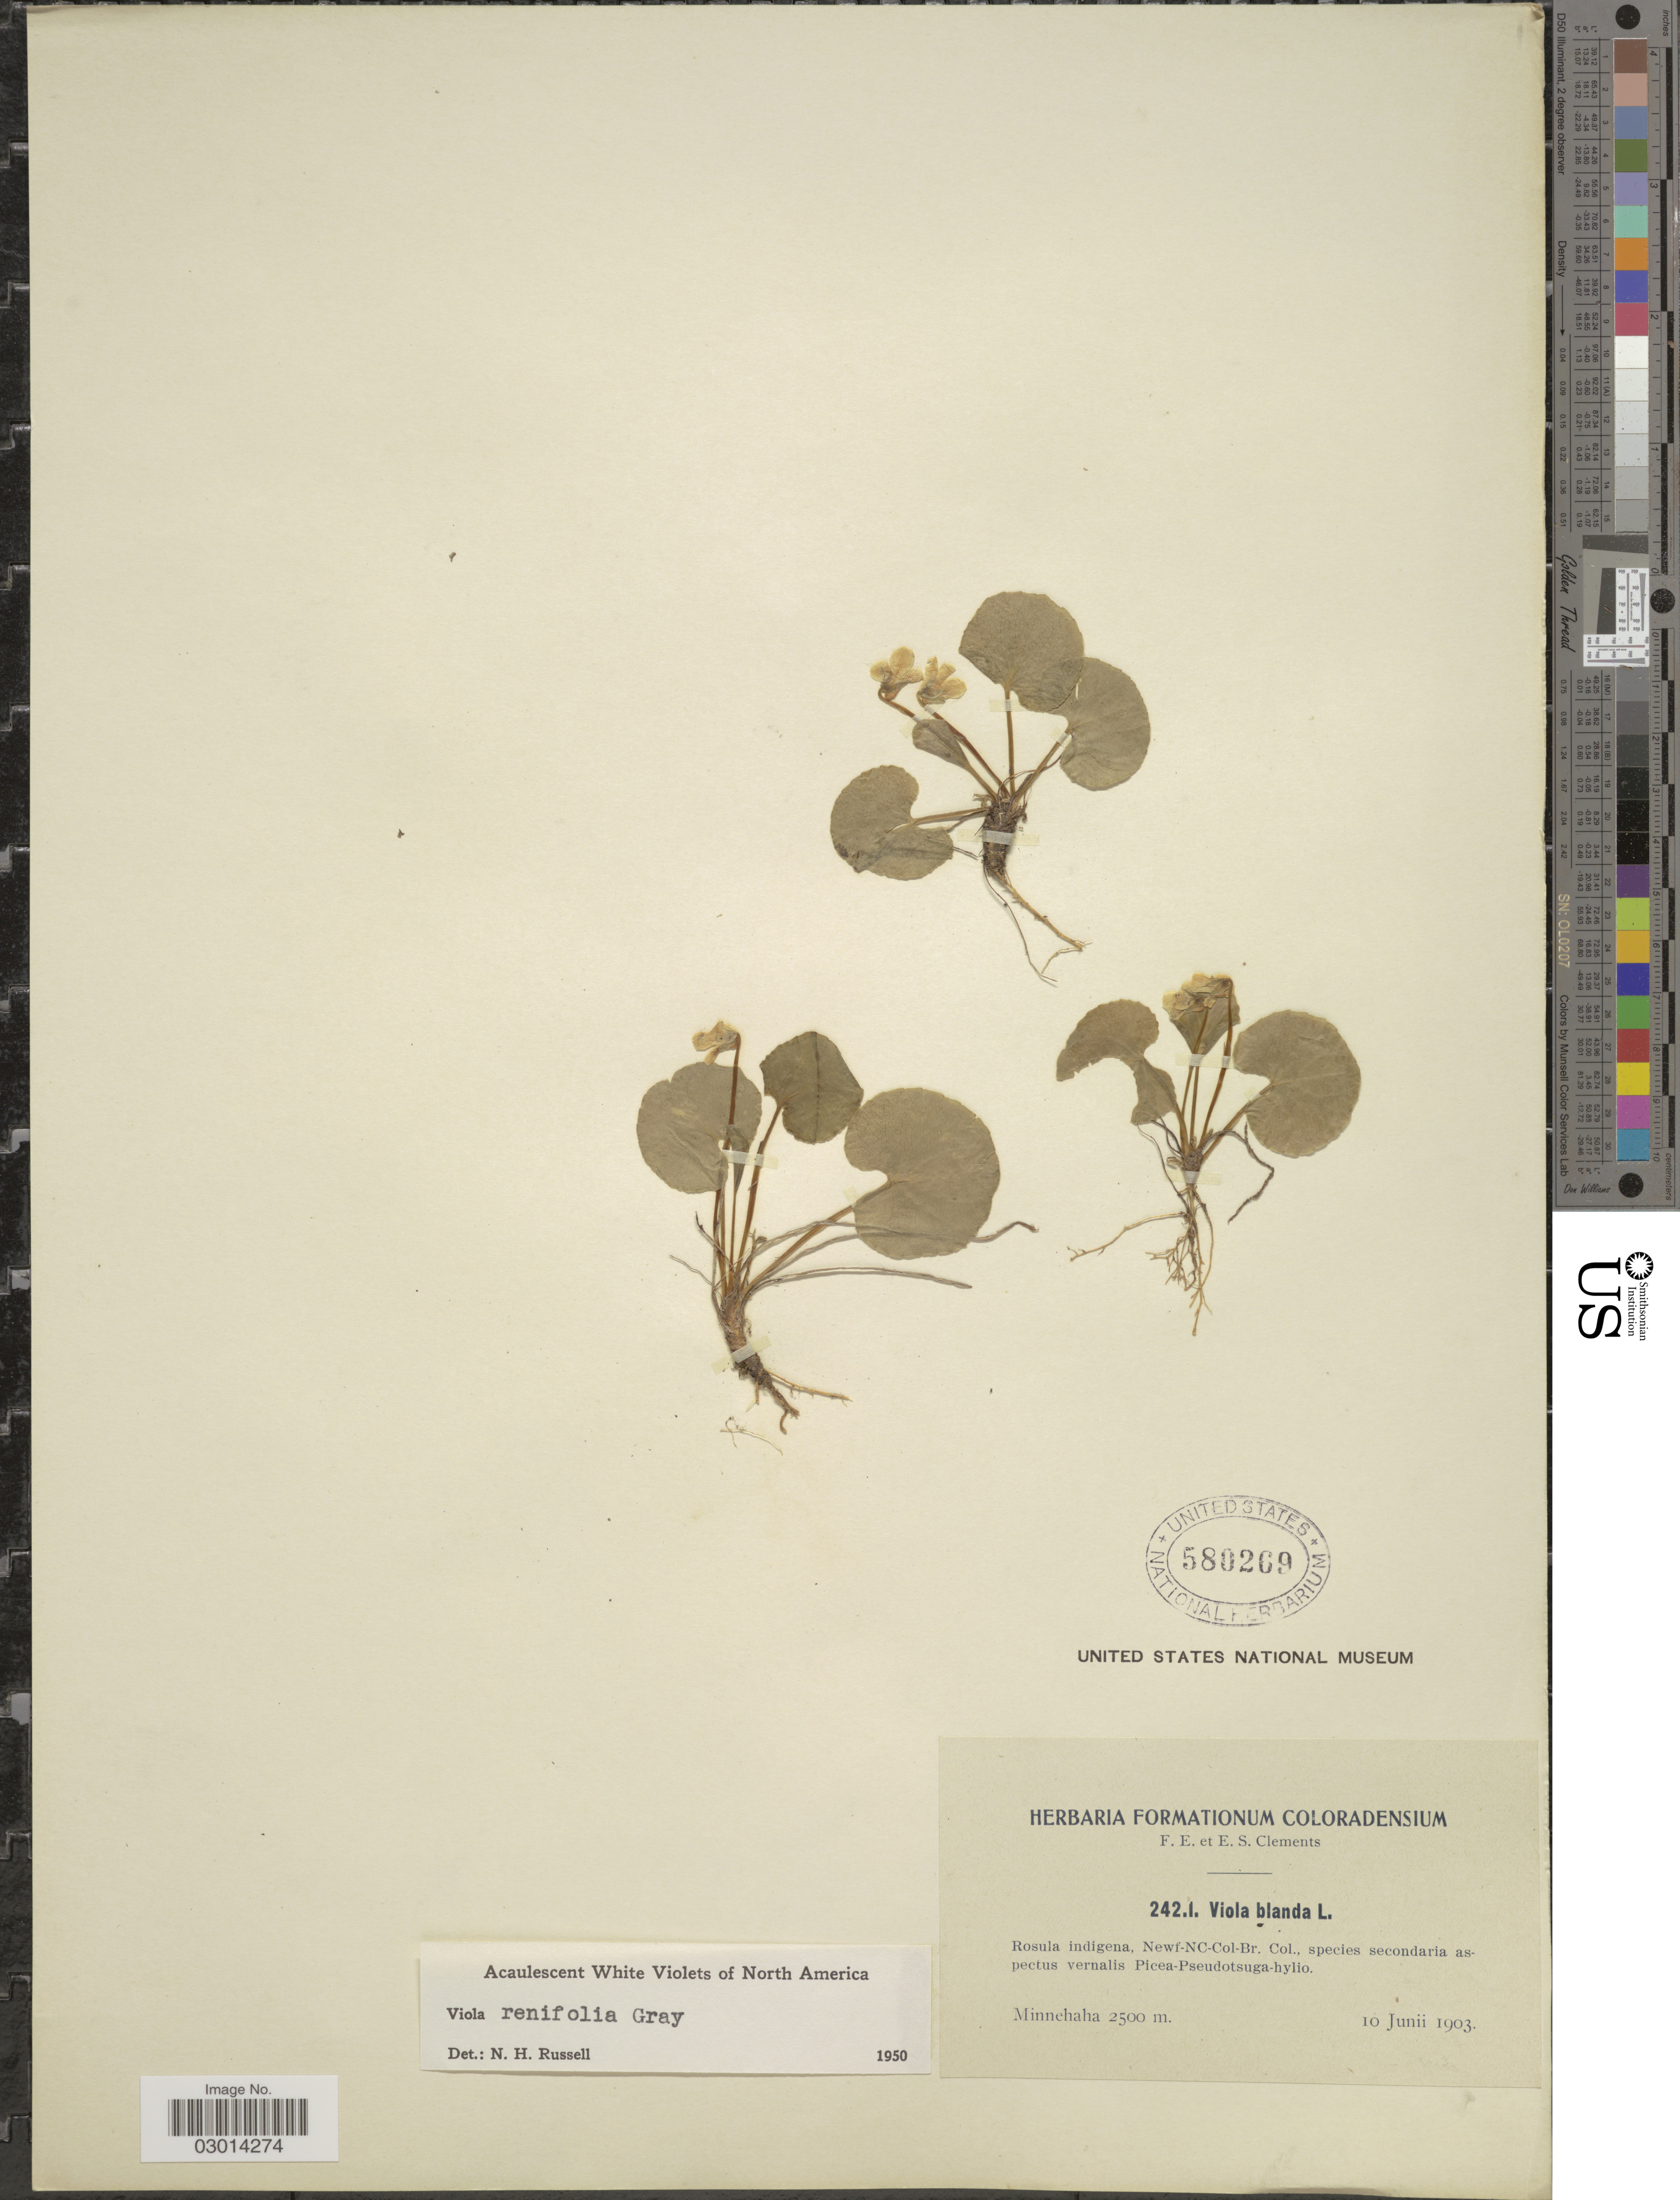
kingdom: Plantae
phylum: Tracheophyta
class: Magnoliopsida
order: Malpighiales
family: Violaceae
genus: Viola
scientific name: Viola renifolia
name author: A. Gray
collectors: F. E. Clements & E. S. Clements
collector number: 242.I.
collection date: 1903-06-10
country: United States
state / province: Colorado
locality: Col. Minnehaha.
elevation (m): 2500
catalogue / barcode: US 580269